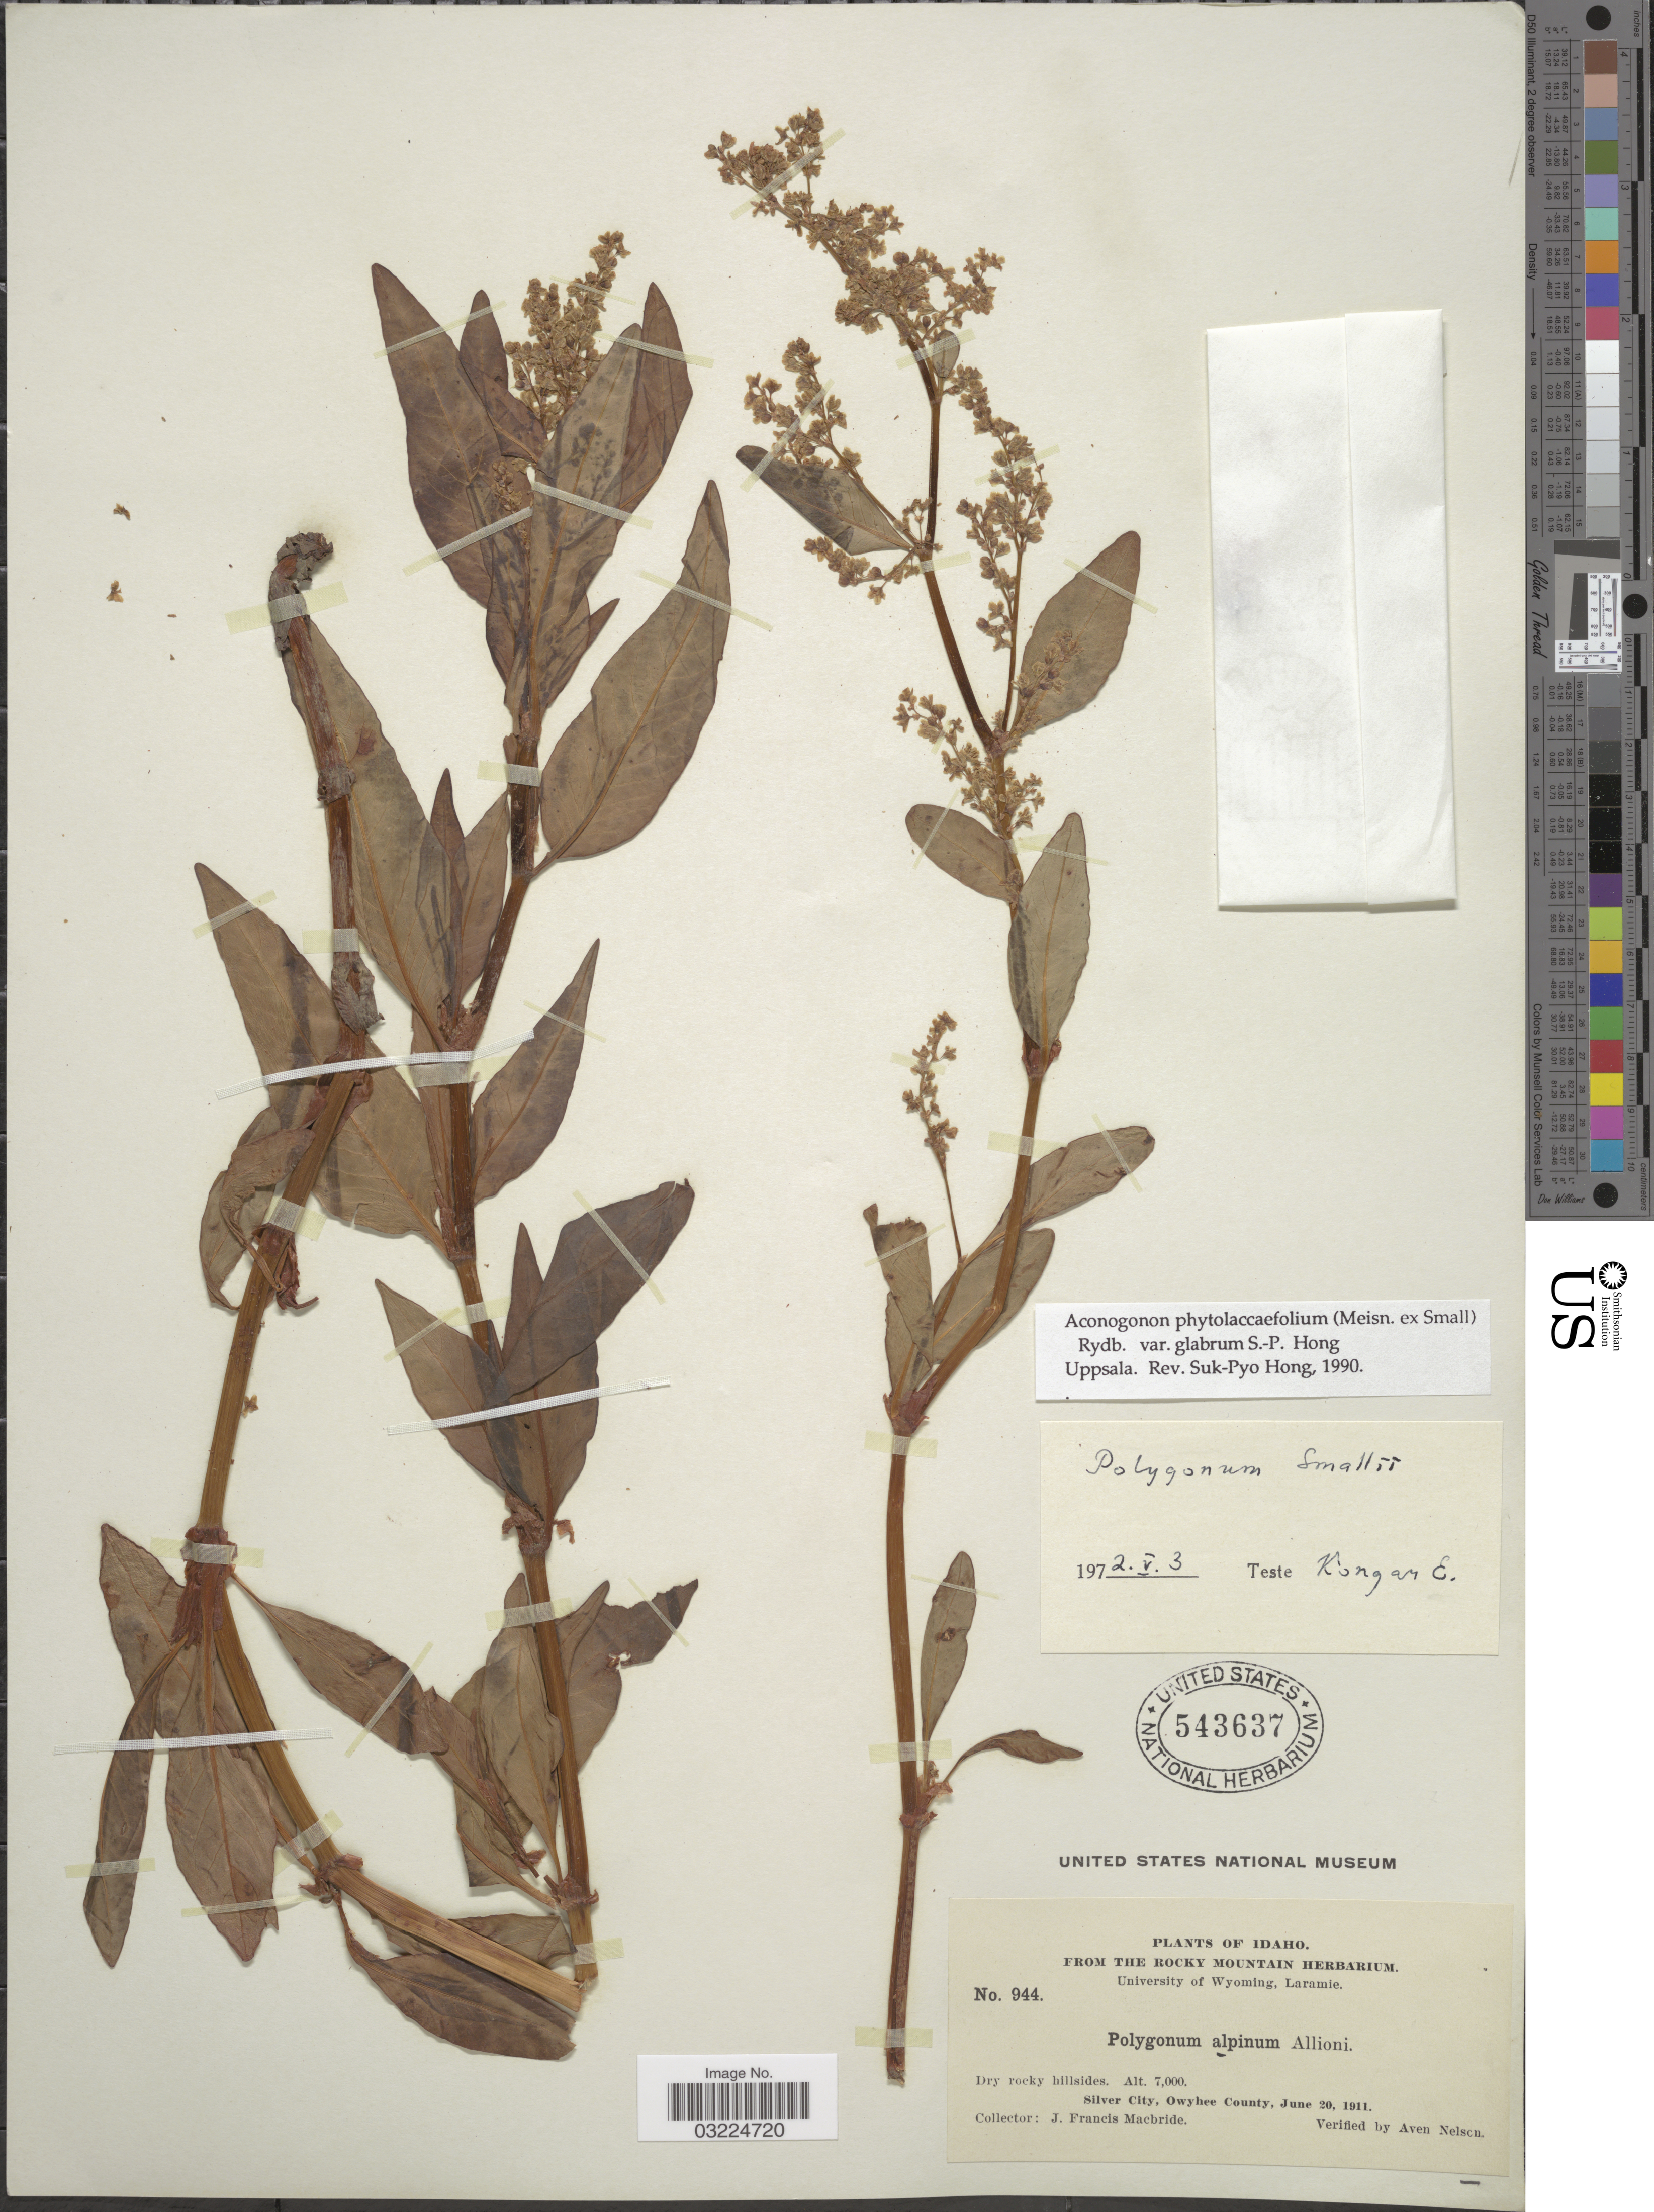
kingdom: Plantae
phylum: Tracheophyta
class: Magnoliopsida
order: Caryophyllales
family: Polygonaceae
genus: Koenigia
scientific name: Koenigia phytolaccifolia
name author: (Meisn. ex Small) T.M. Schust. & Reveal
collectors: J. F. Macbride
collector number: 944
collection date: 1911-06-20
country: United States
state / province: Idaho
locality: Silver City, Owyhee County.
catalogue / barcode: US 543637